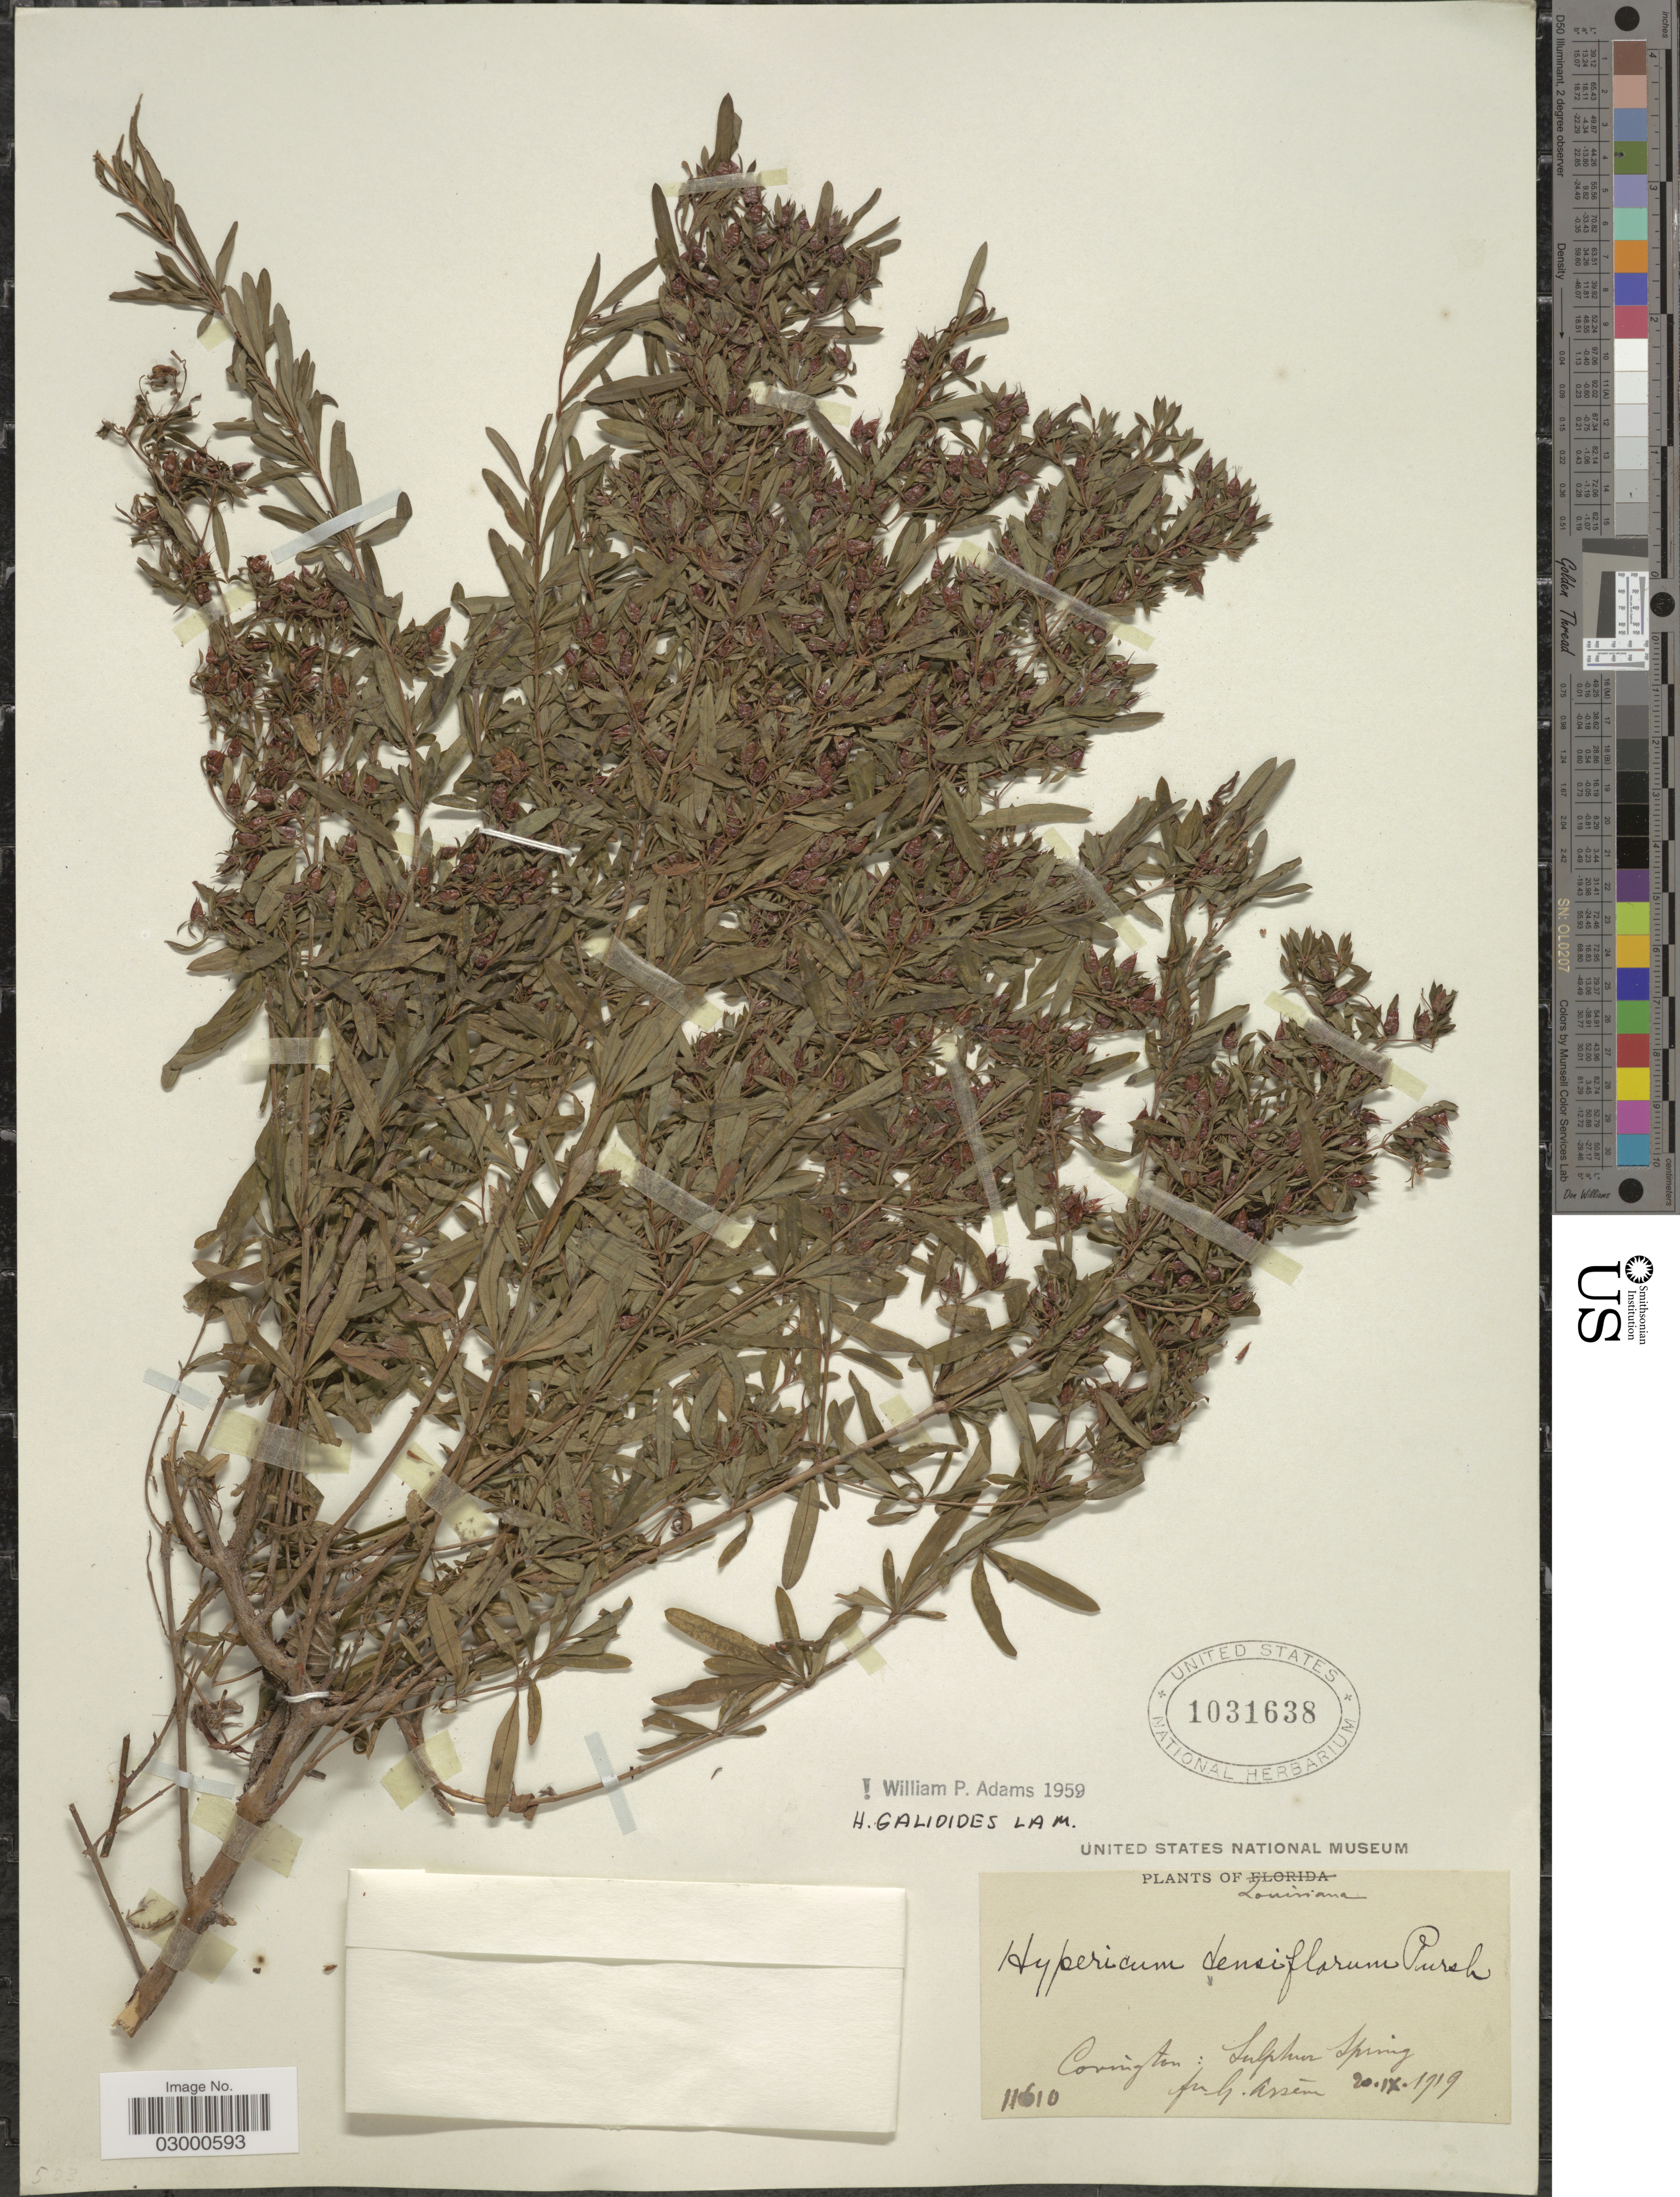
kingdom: Plantae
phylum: Tracheophyta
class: Magnoliopsida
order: Malpighiales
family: Hypericaceae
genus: Hypericum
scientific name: Hypericum densiflorum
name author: Pursh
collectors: Bro. G. Arsène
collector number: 11610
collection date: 1919-09-20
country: United States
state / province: Louisiana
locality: Covington: Sulphur Spring.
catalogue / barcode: US 1031638